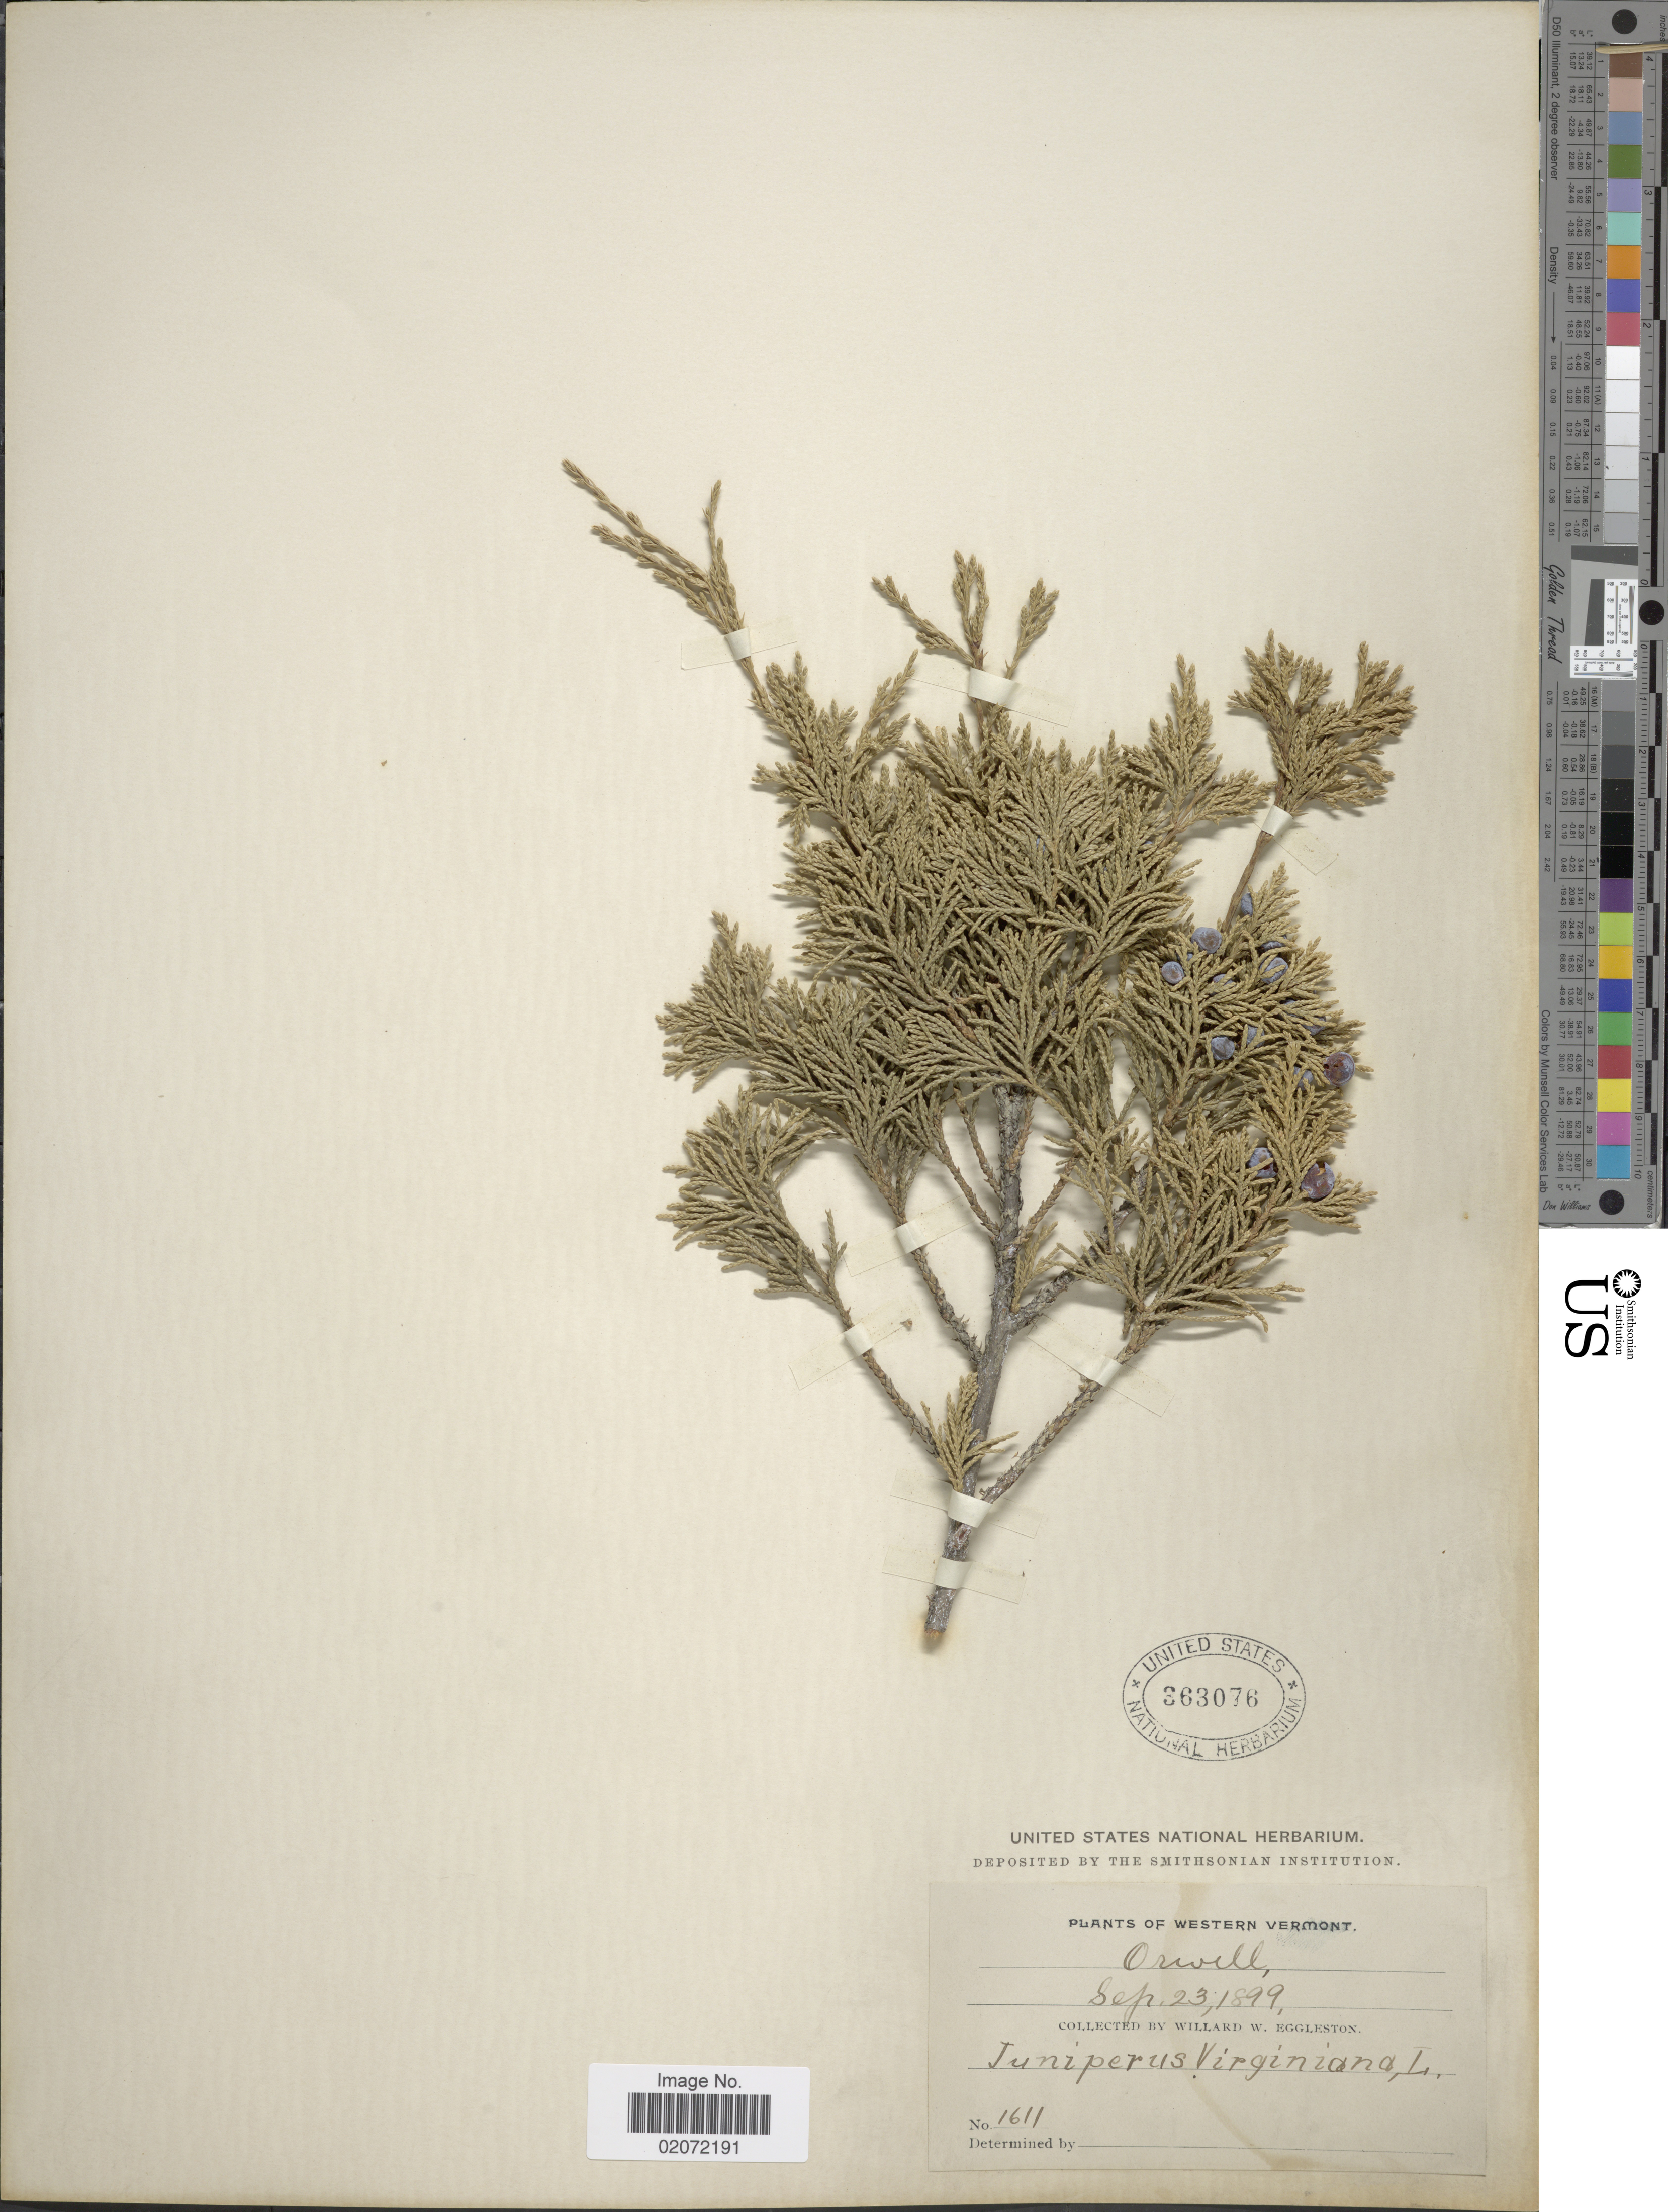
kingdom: Plantae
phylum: Tracheophyta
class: Pinopsida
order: Pinales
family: Cupressaceae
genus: Juniperus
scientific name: Juniperus virginiana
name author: L.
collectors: W. W. Eggleston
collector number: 1611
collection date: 1899-09-23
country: United States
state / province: Vermont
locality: Western Vermont, Orwell.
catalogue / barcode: US 363076